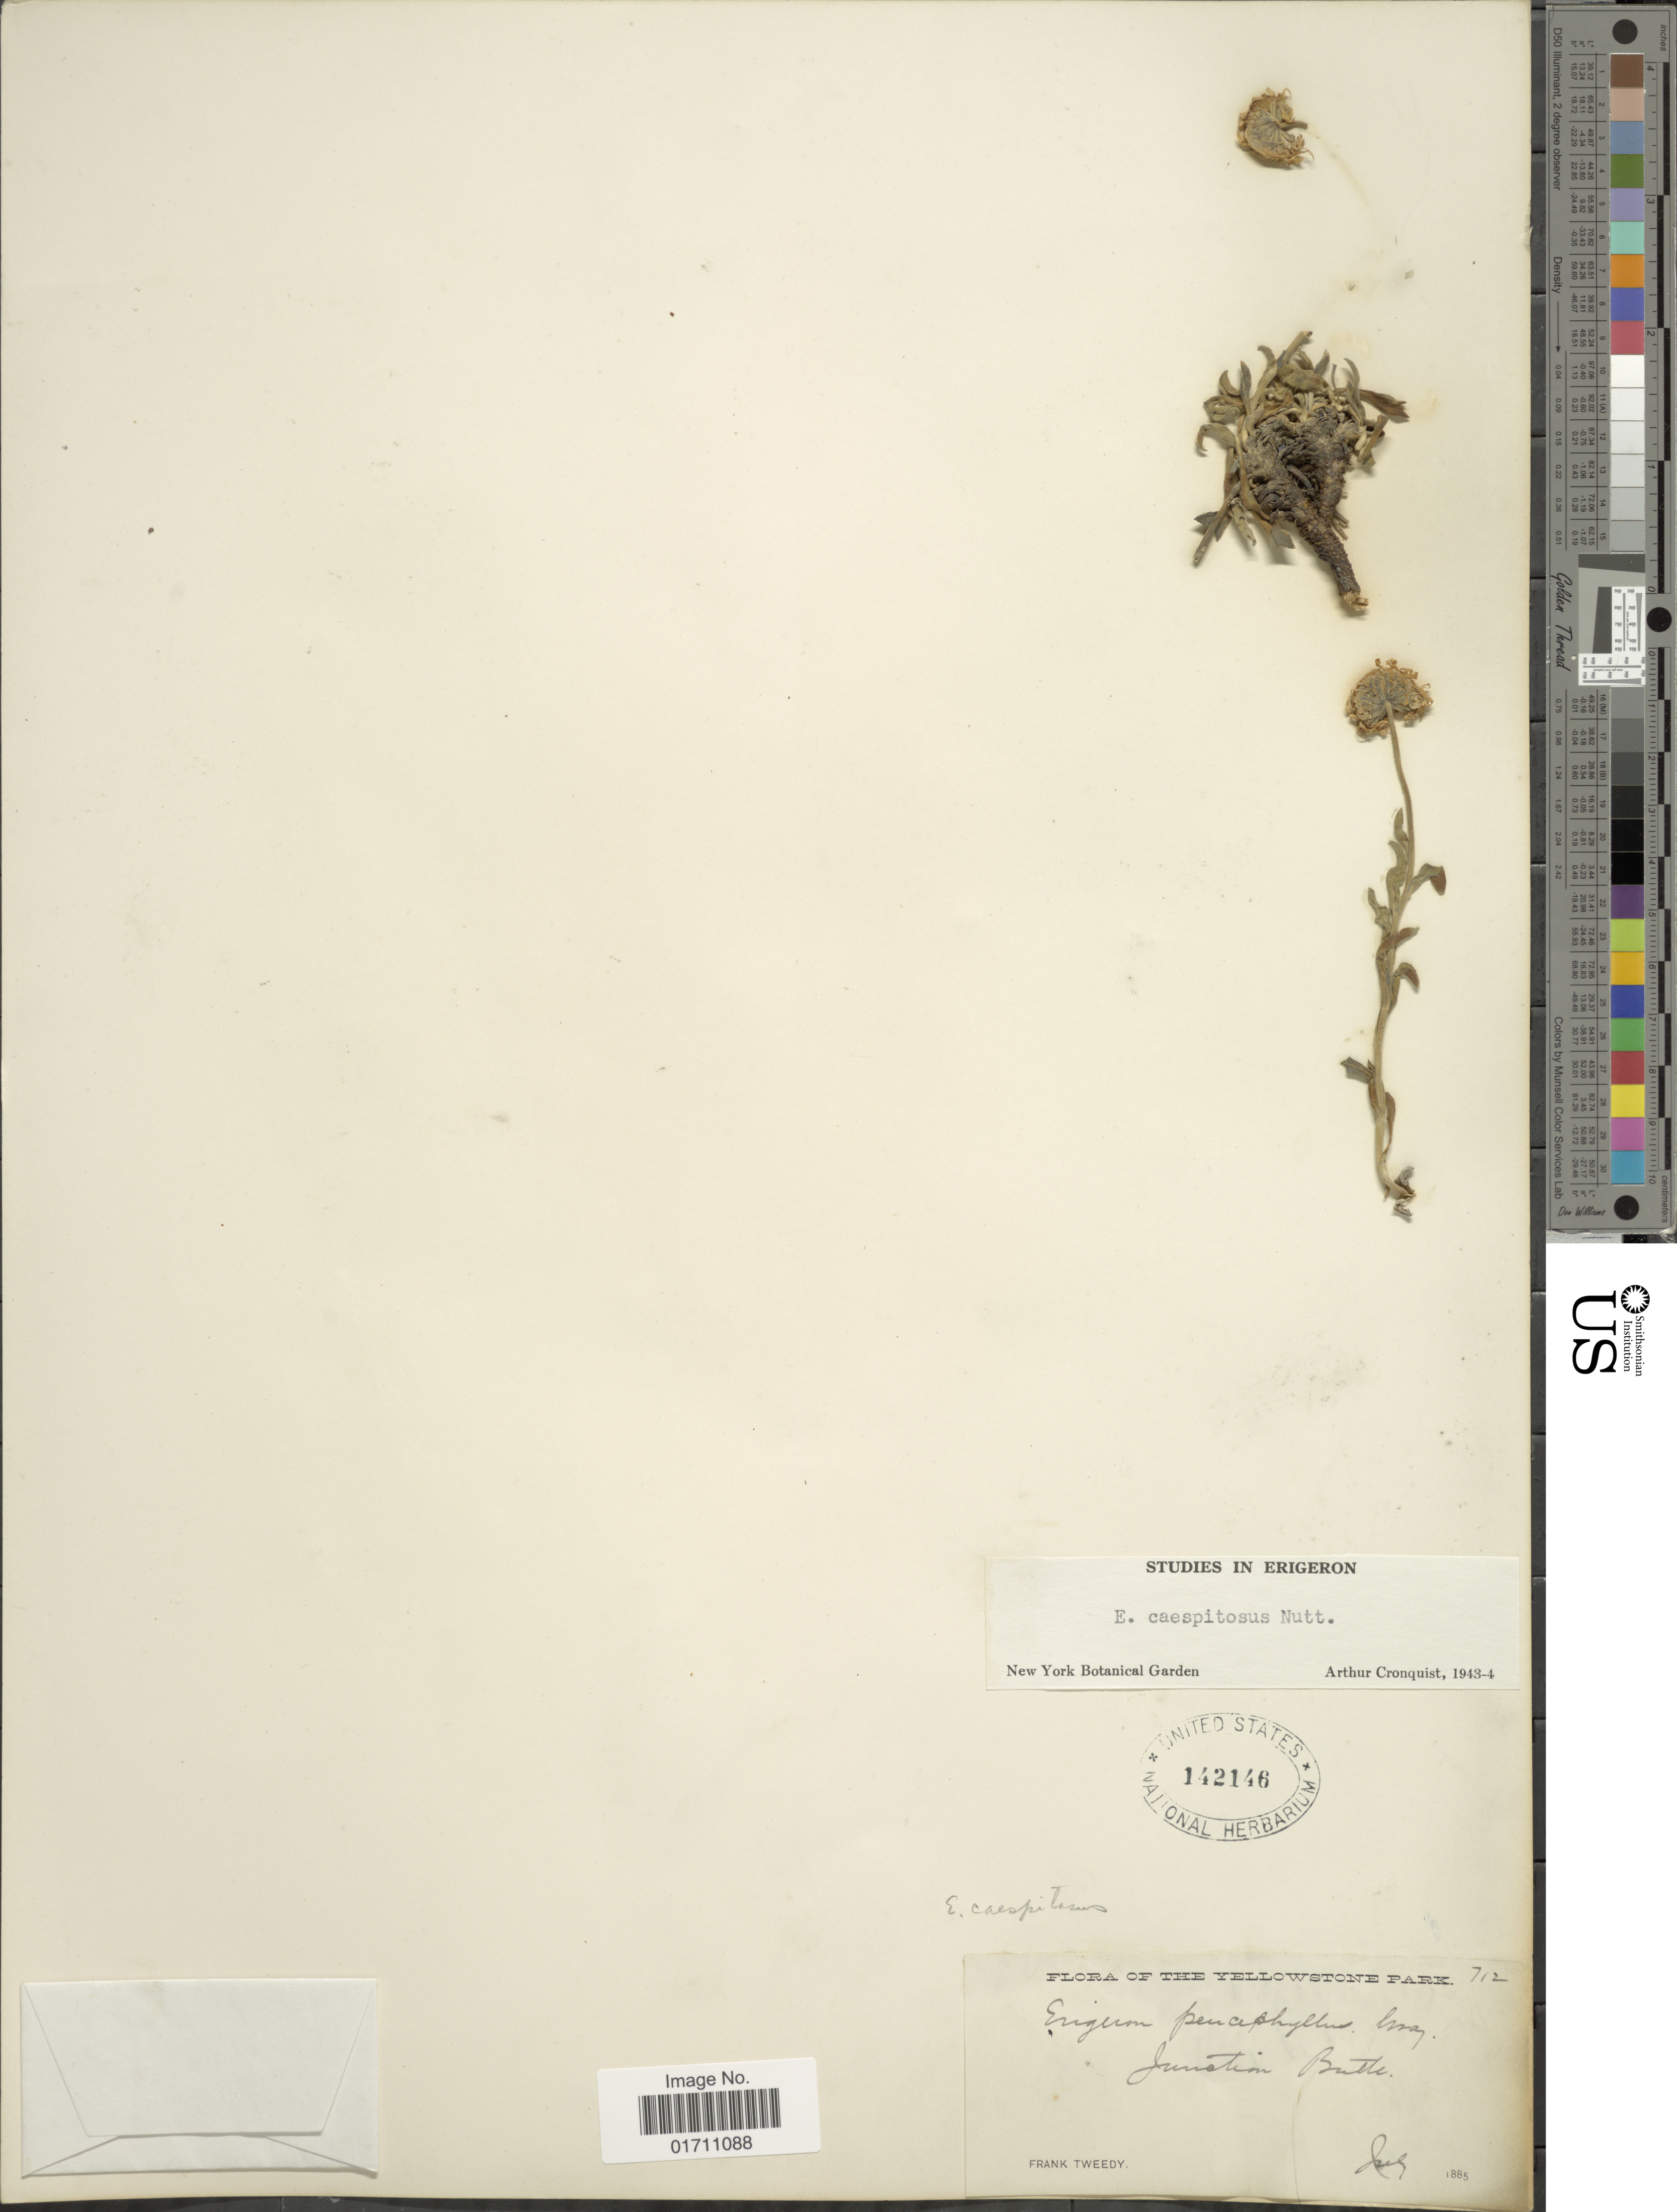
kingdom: Plantae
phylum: Tracheophyta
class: Magnoliopsida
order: Asterales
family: Asteraceae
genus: Erigeron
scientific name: Erigeron caespitosus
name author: Nutt.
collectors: F. Tweedy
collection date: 1885-07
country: United States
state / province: Wyoming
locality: The Yellowstone Park, Junction Butte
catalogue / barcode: US 142146